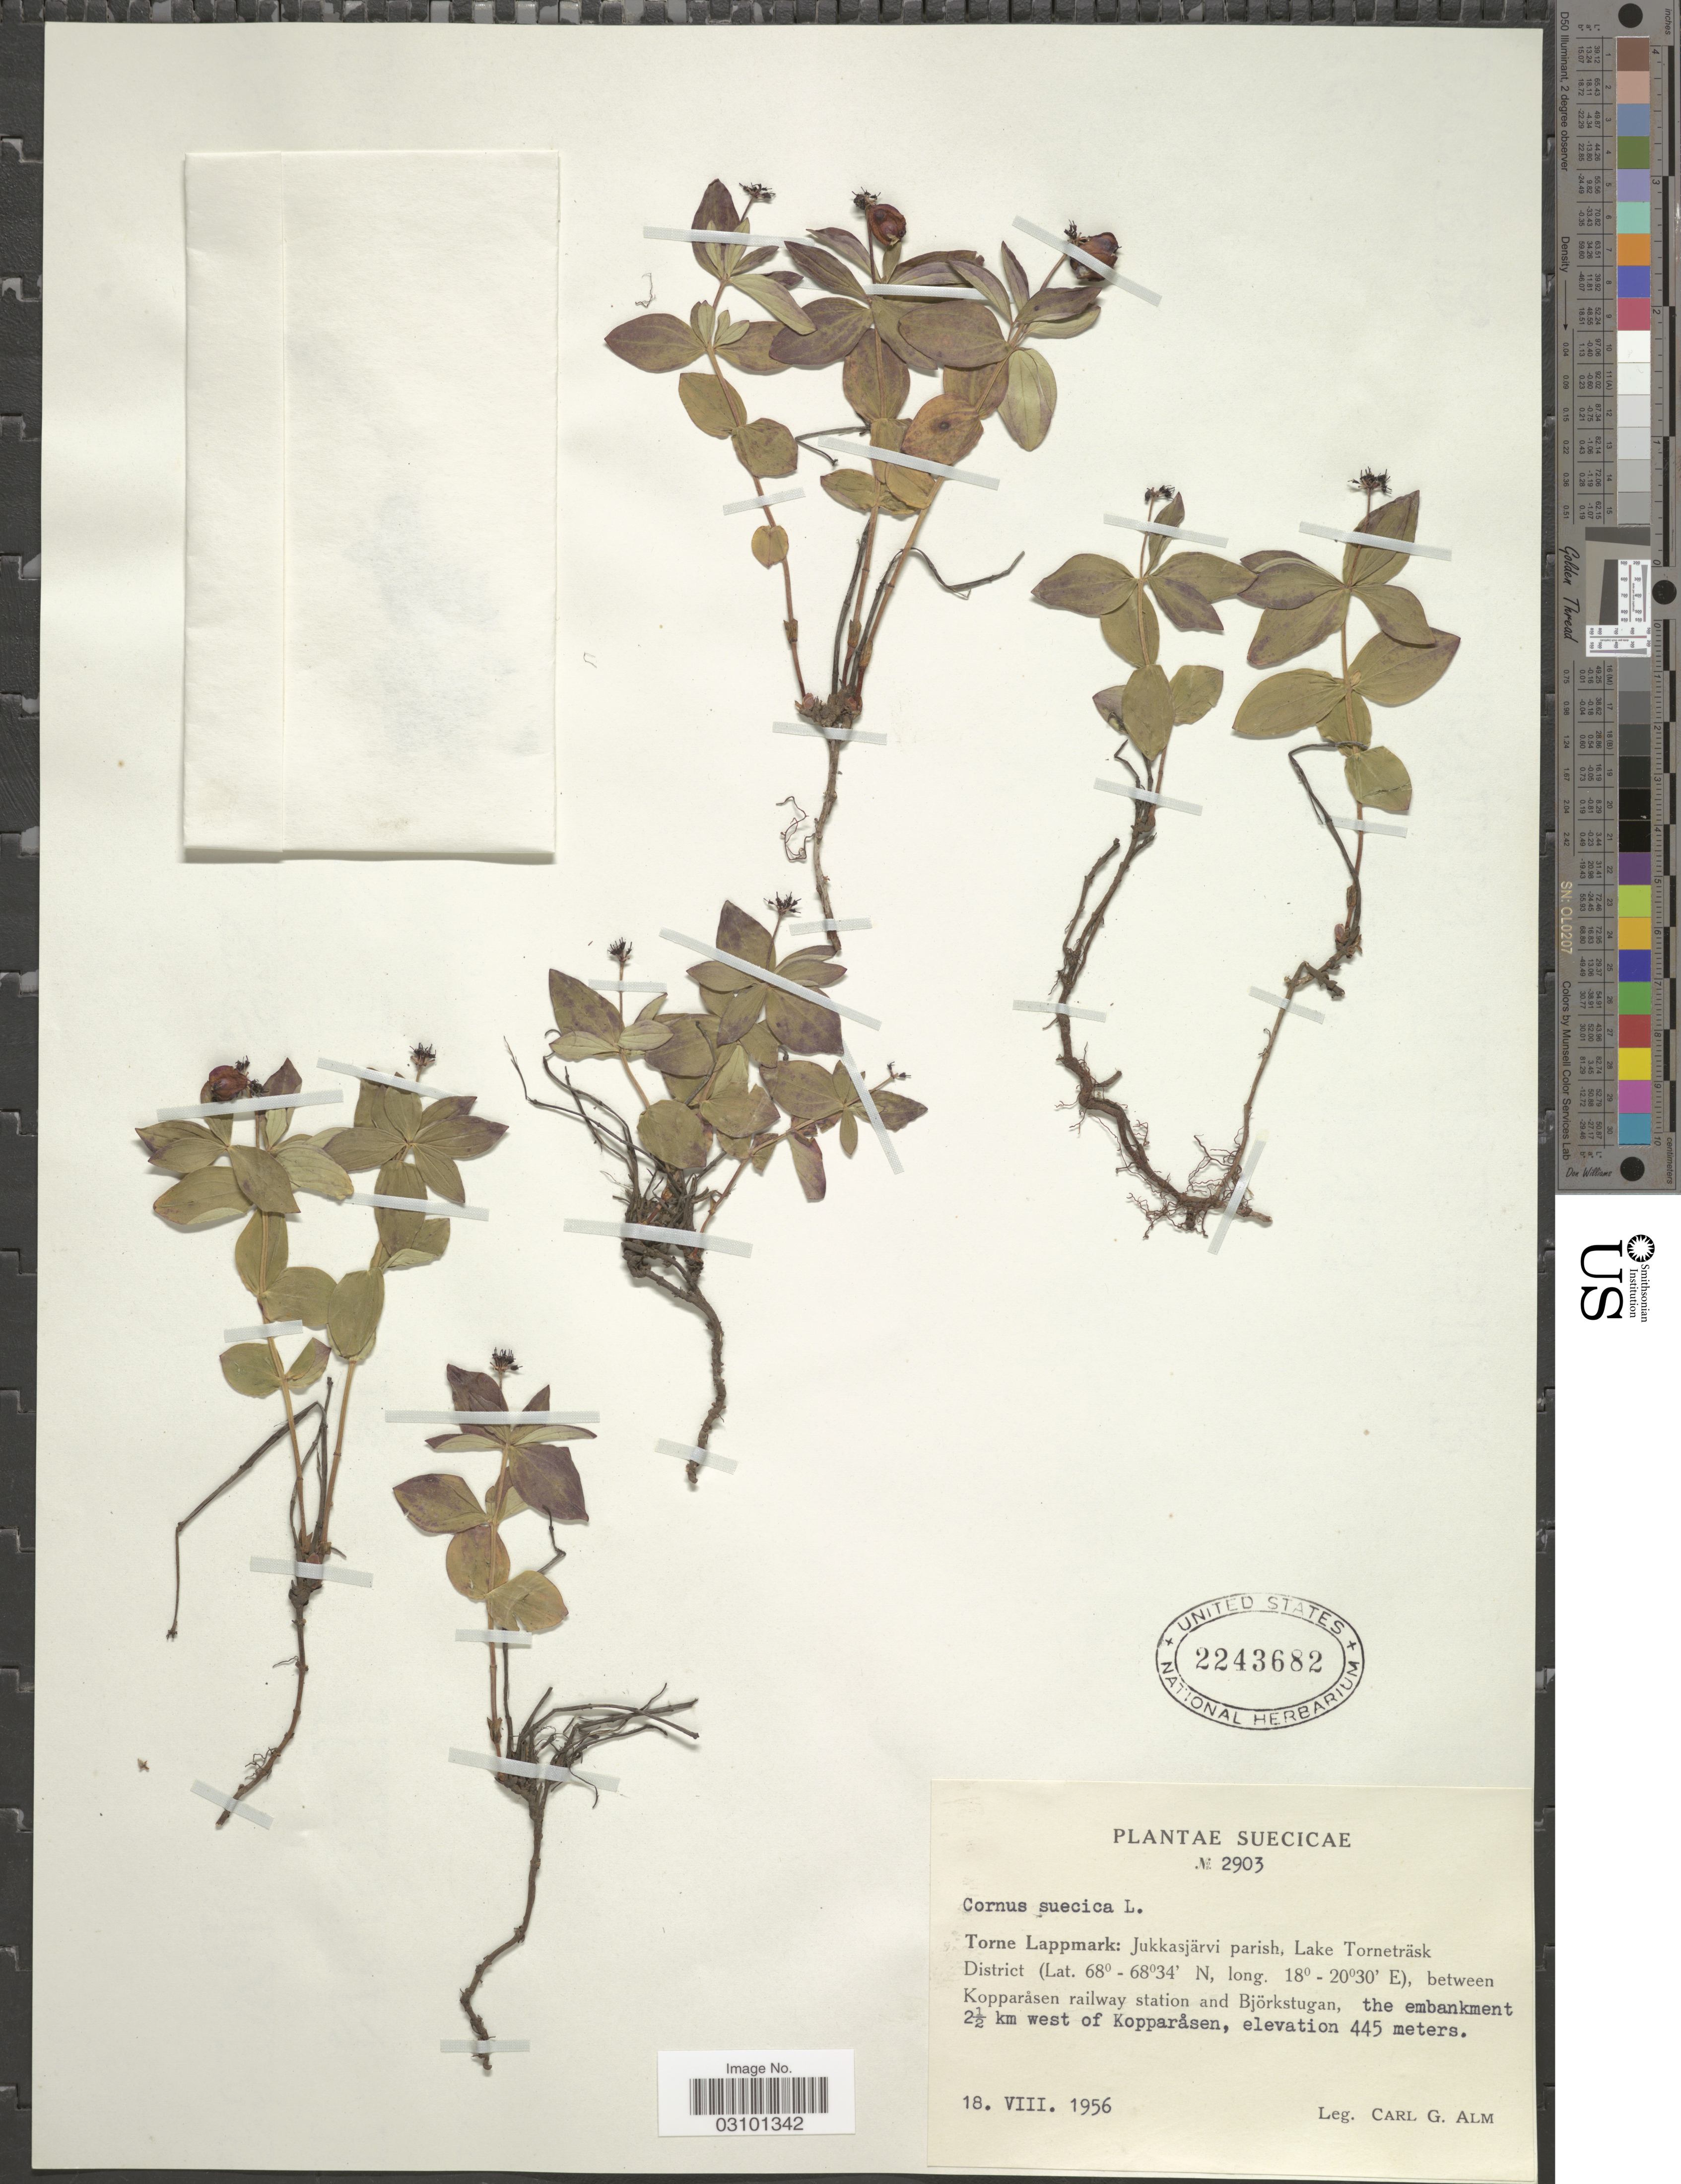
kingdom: Plantae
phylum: Tracheophyta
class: Magnoliopsida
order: Cornales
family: Cornaceae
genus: Cornus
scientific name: Cornus suecica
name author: L.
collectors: C. G. Alm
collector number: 2903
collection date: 1956-08-18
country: Sweden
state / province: Norrbotten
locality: Suecicae. Torne Lappmark: Jukkasjärvi parish, Lake Torneträsk District, between Kopparåsen railway station and Björkstugan, the embankment 2½ km west of Kopparåsen.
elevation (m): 445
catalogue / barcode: US 2243682